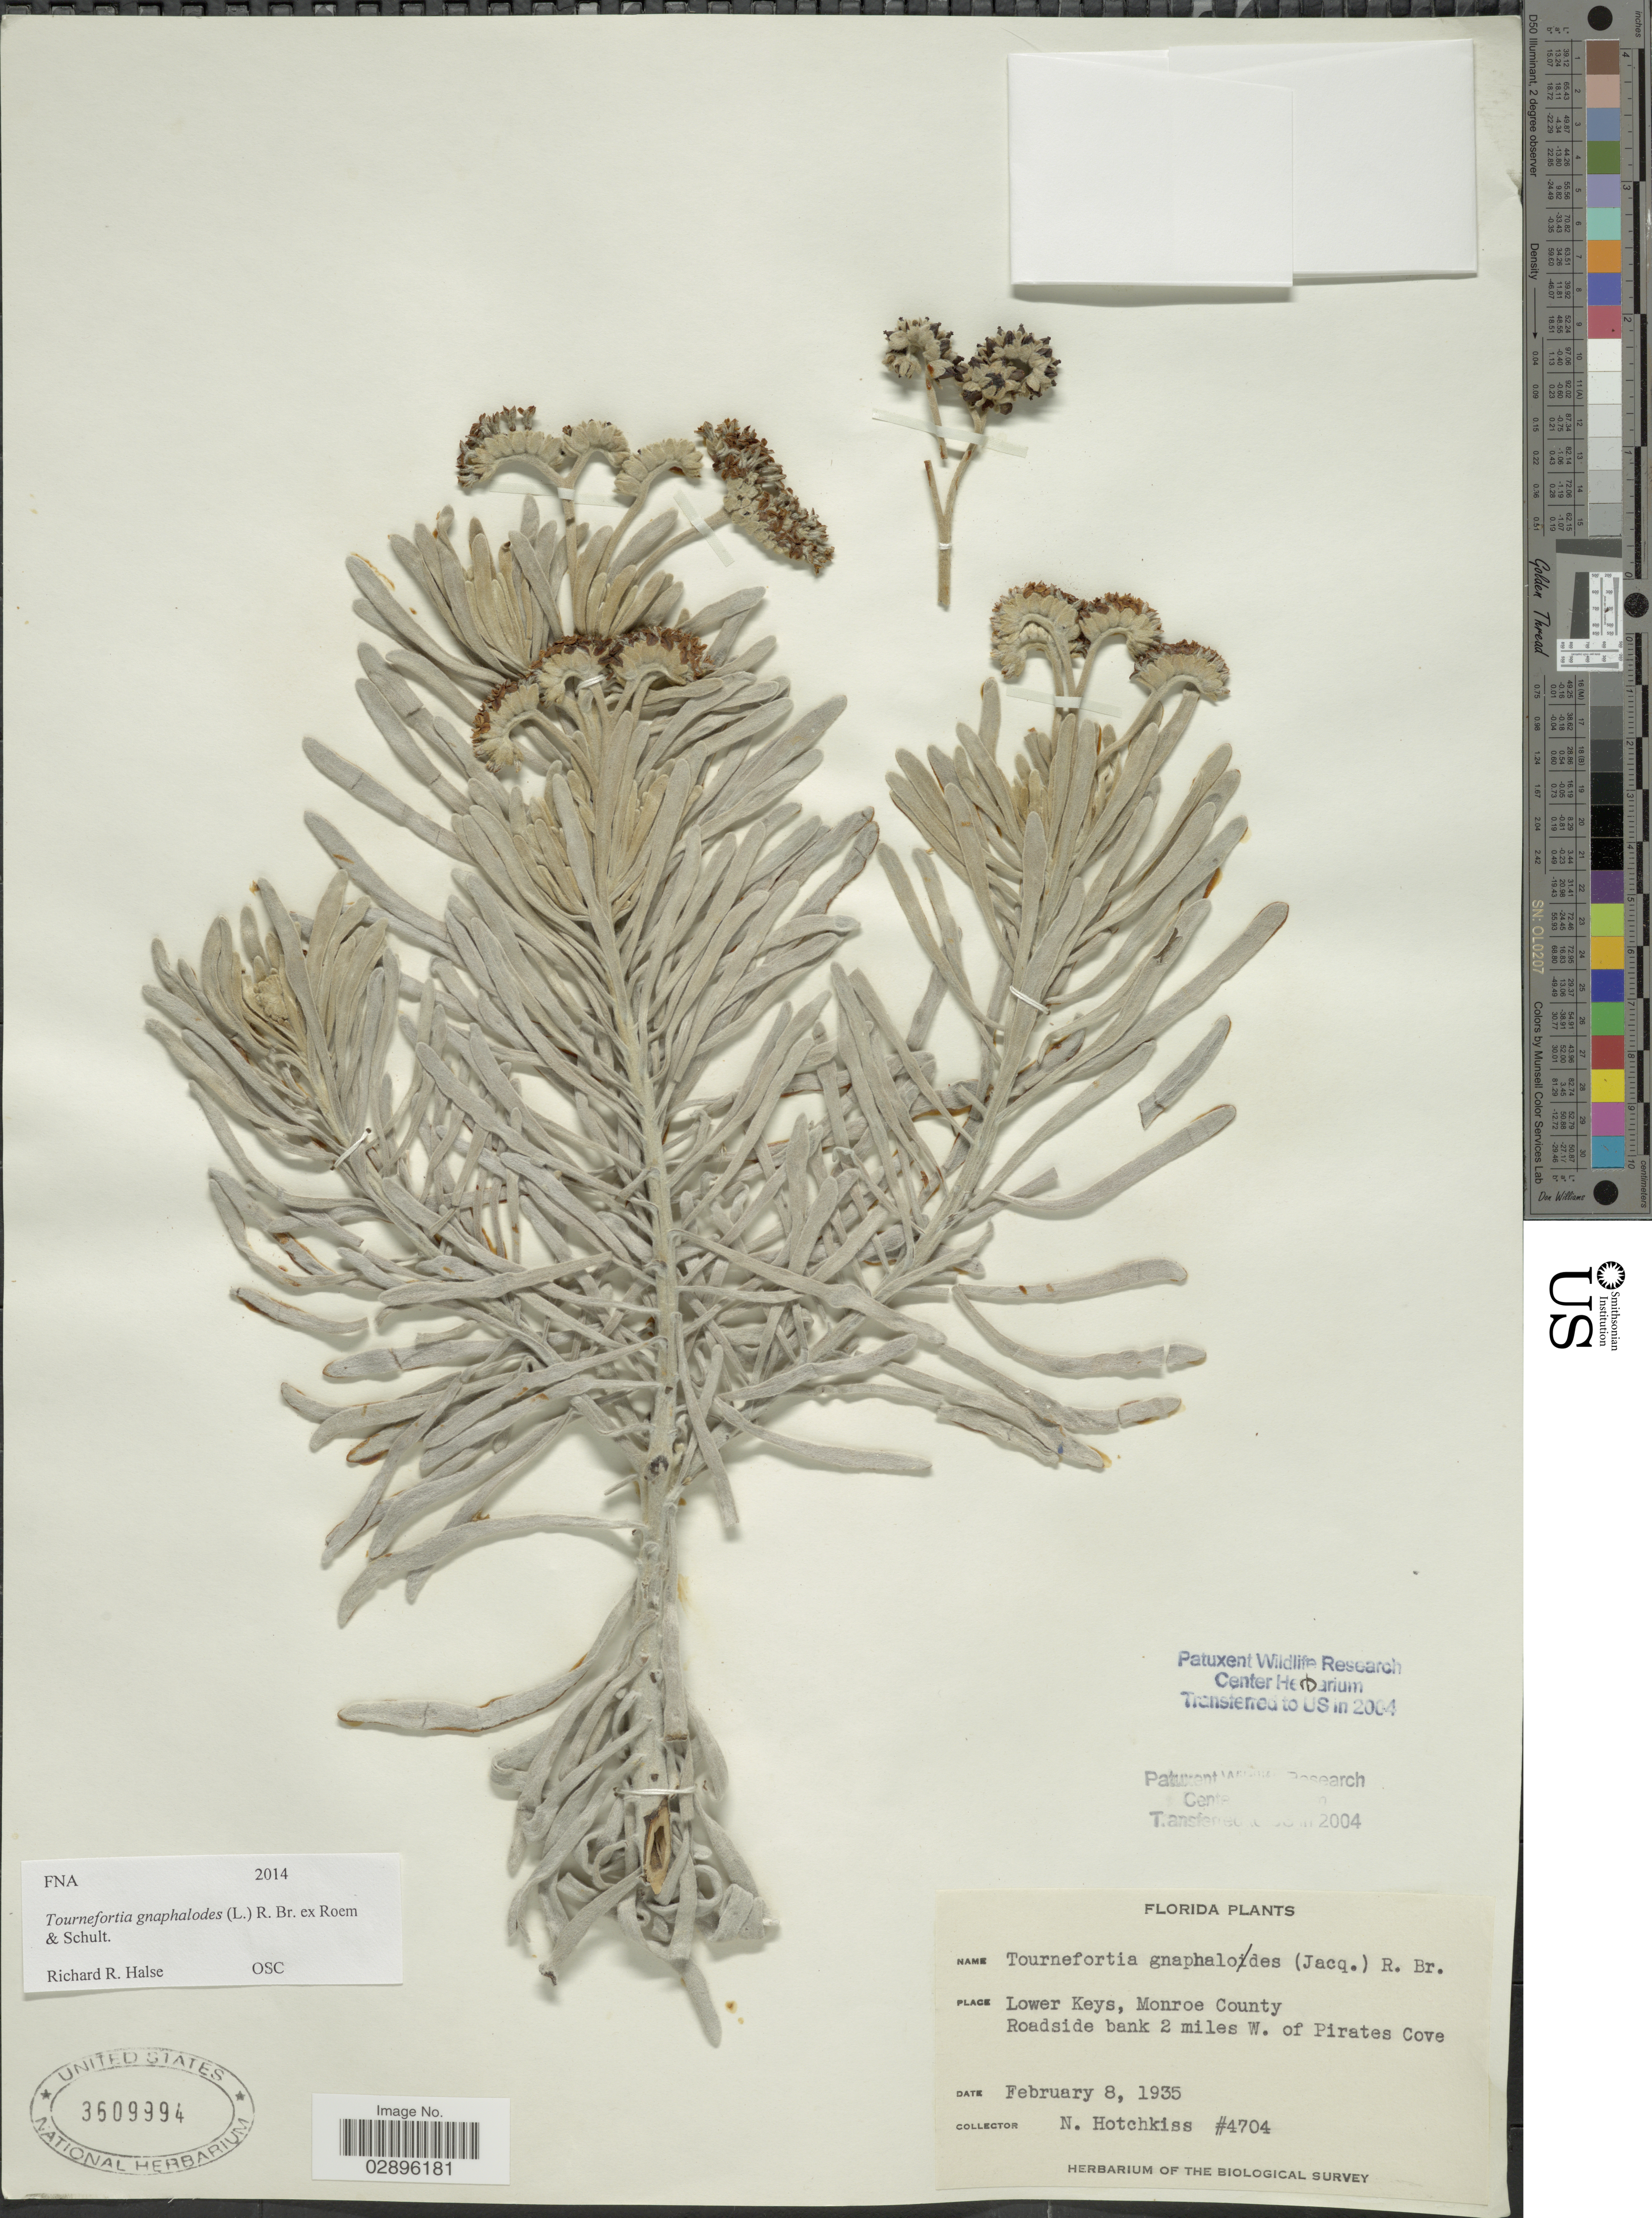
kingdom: Plantae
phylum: Tracheophyta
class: Magnoliopsida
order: Boraginales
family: Heliotropiaceae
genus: Tournefortia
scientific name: Tournefortia gnaphalodes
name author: (L.) R. Br. ex Roem. & Schult.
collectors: N. Hotchkiss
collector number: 4704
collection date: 1935-02-08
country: United States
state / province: Florida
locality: Lower Keys, Monroe County. Roadside bank 2 miles W. of Pirates Cove.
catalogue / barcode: US 3609994